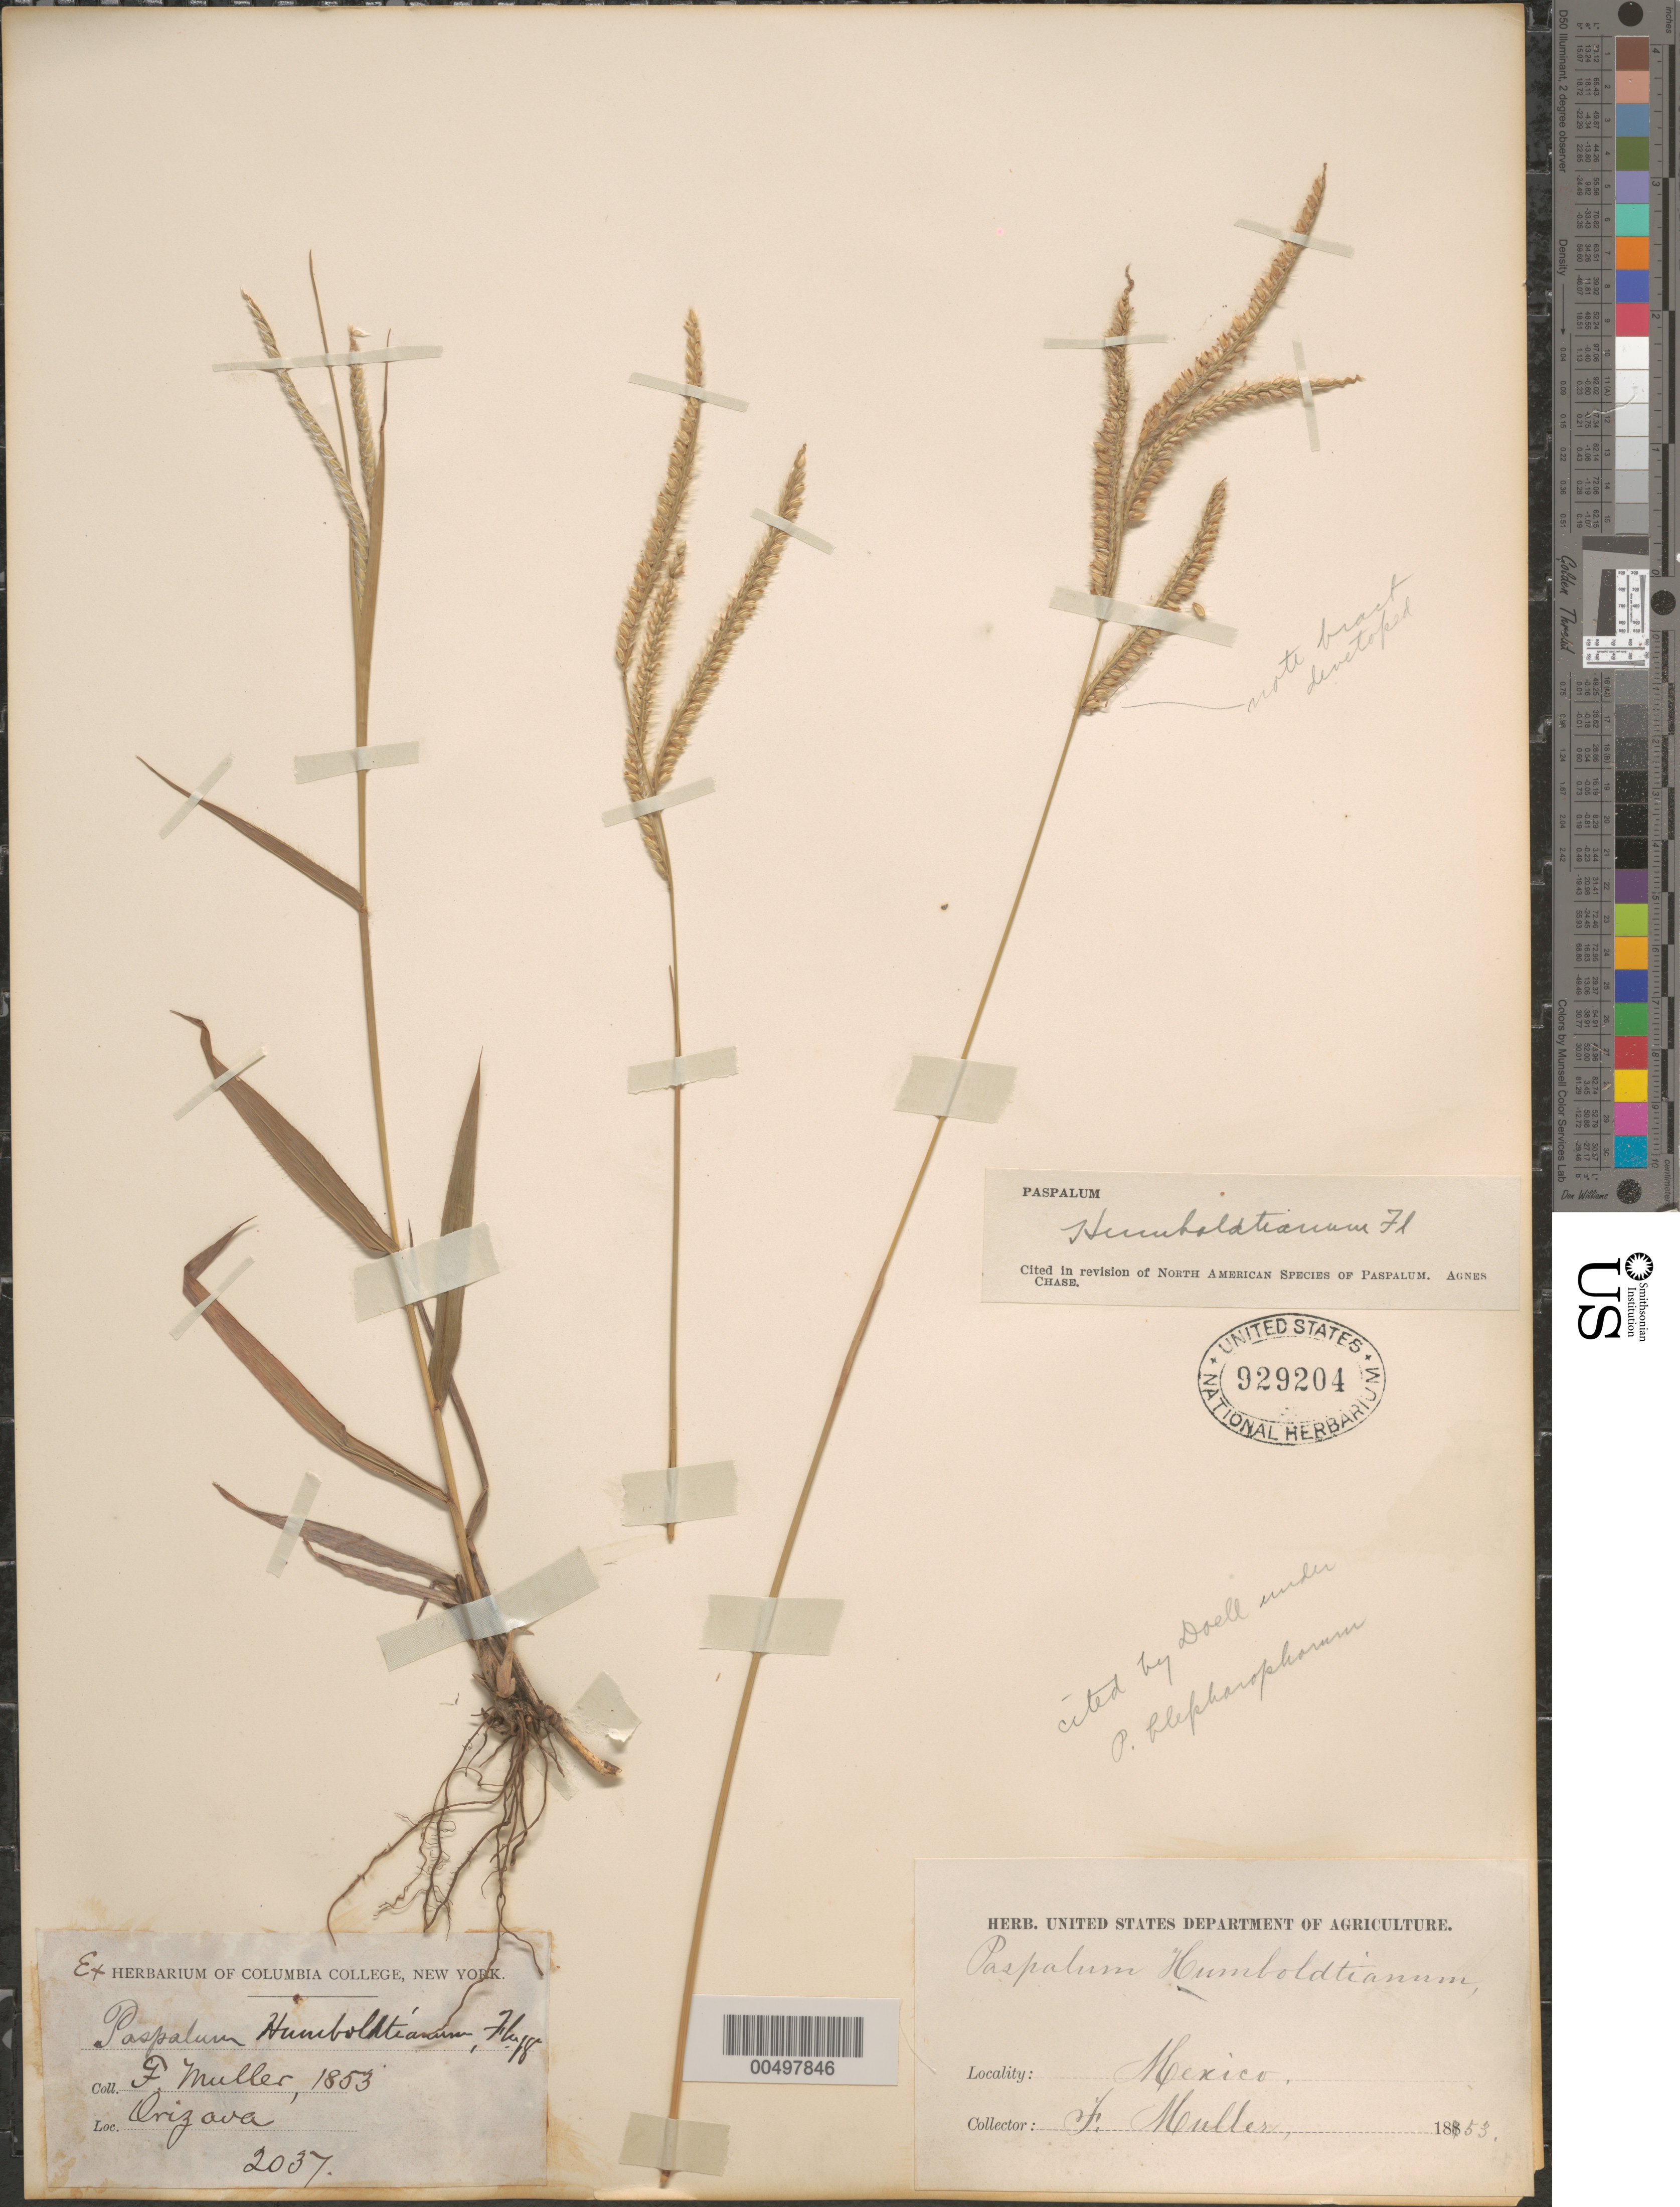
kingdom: Plantae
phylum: Tracheophyta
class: Liliopsida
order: Poales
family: Poaceae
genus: Paspalum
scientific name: Paspalum humboldtianum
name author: Flüggé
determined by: Chase, [M.] Agnes, (US)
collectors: F. Mueller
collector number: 2037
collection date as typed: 1853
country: Mexico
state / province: Veracruz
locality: Orizava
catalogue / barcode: US 929204